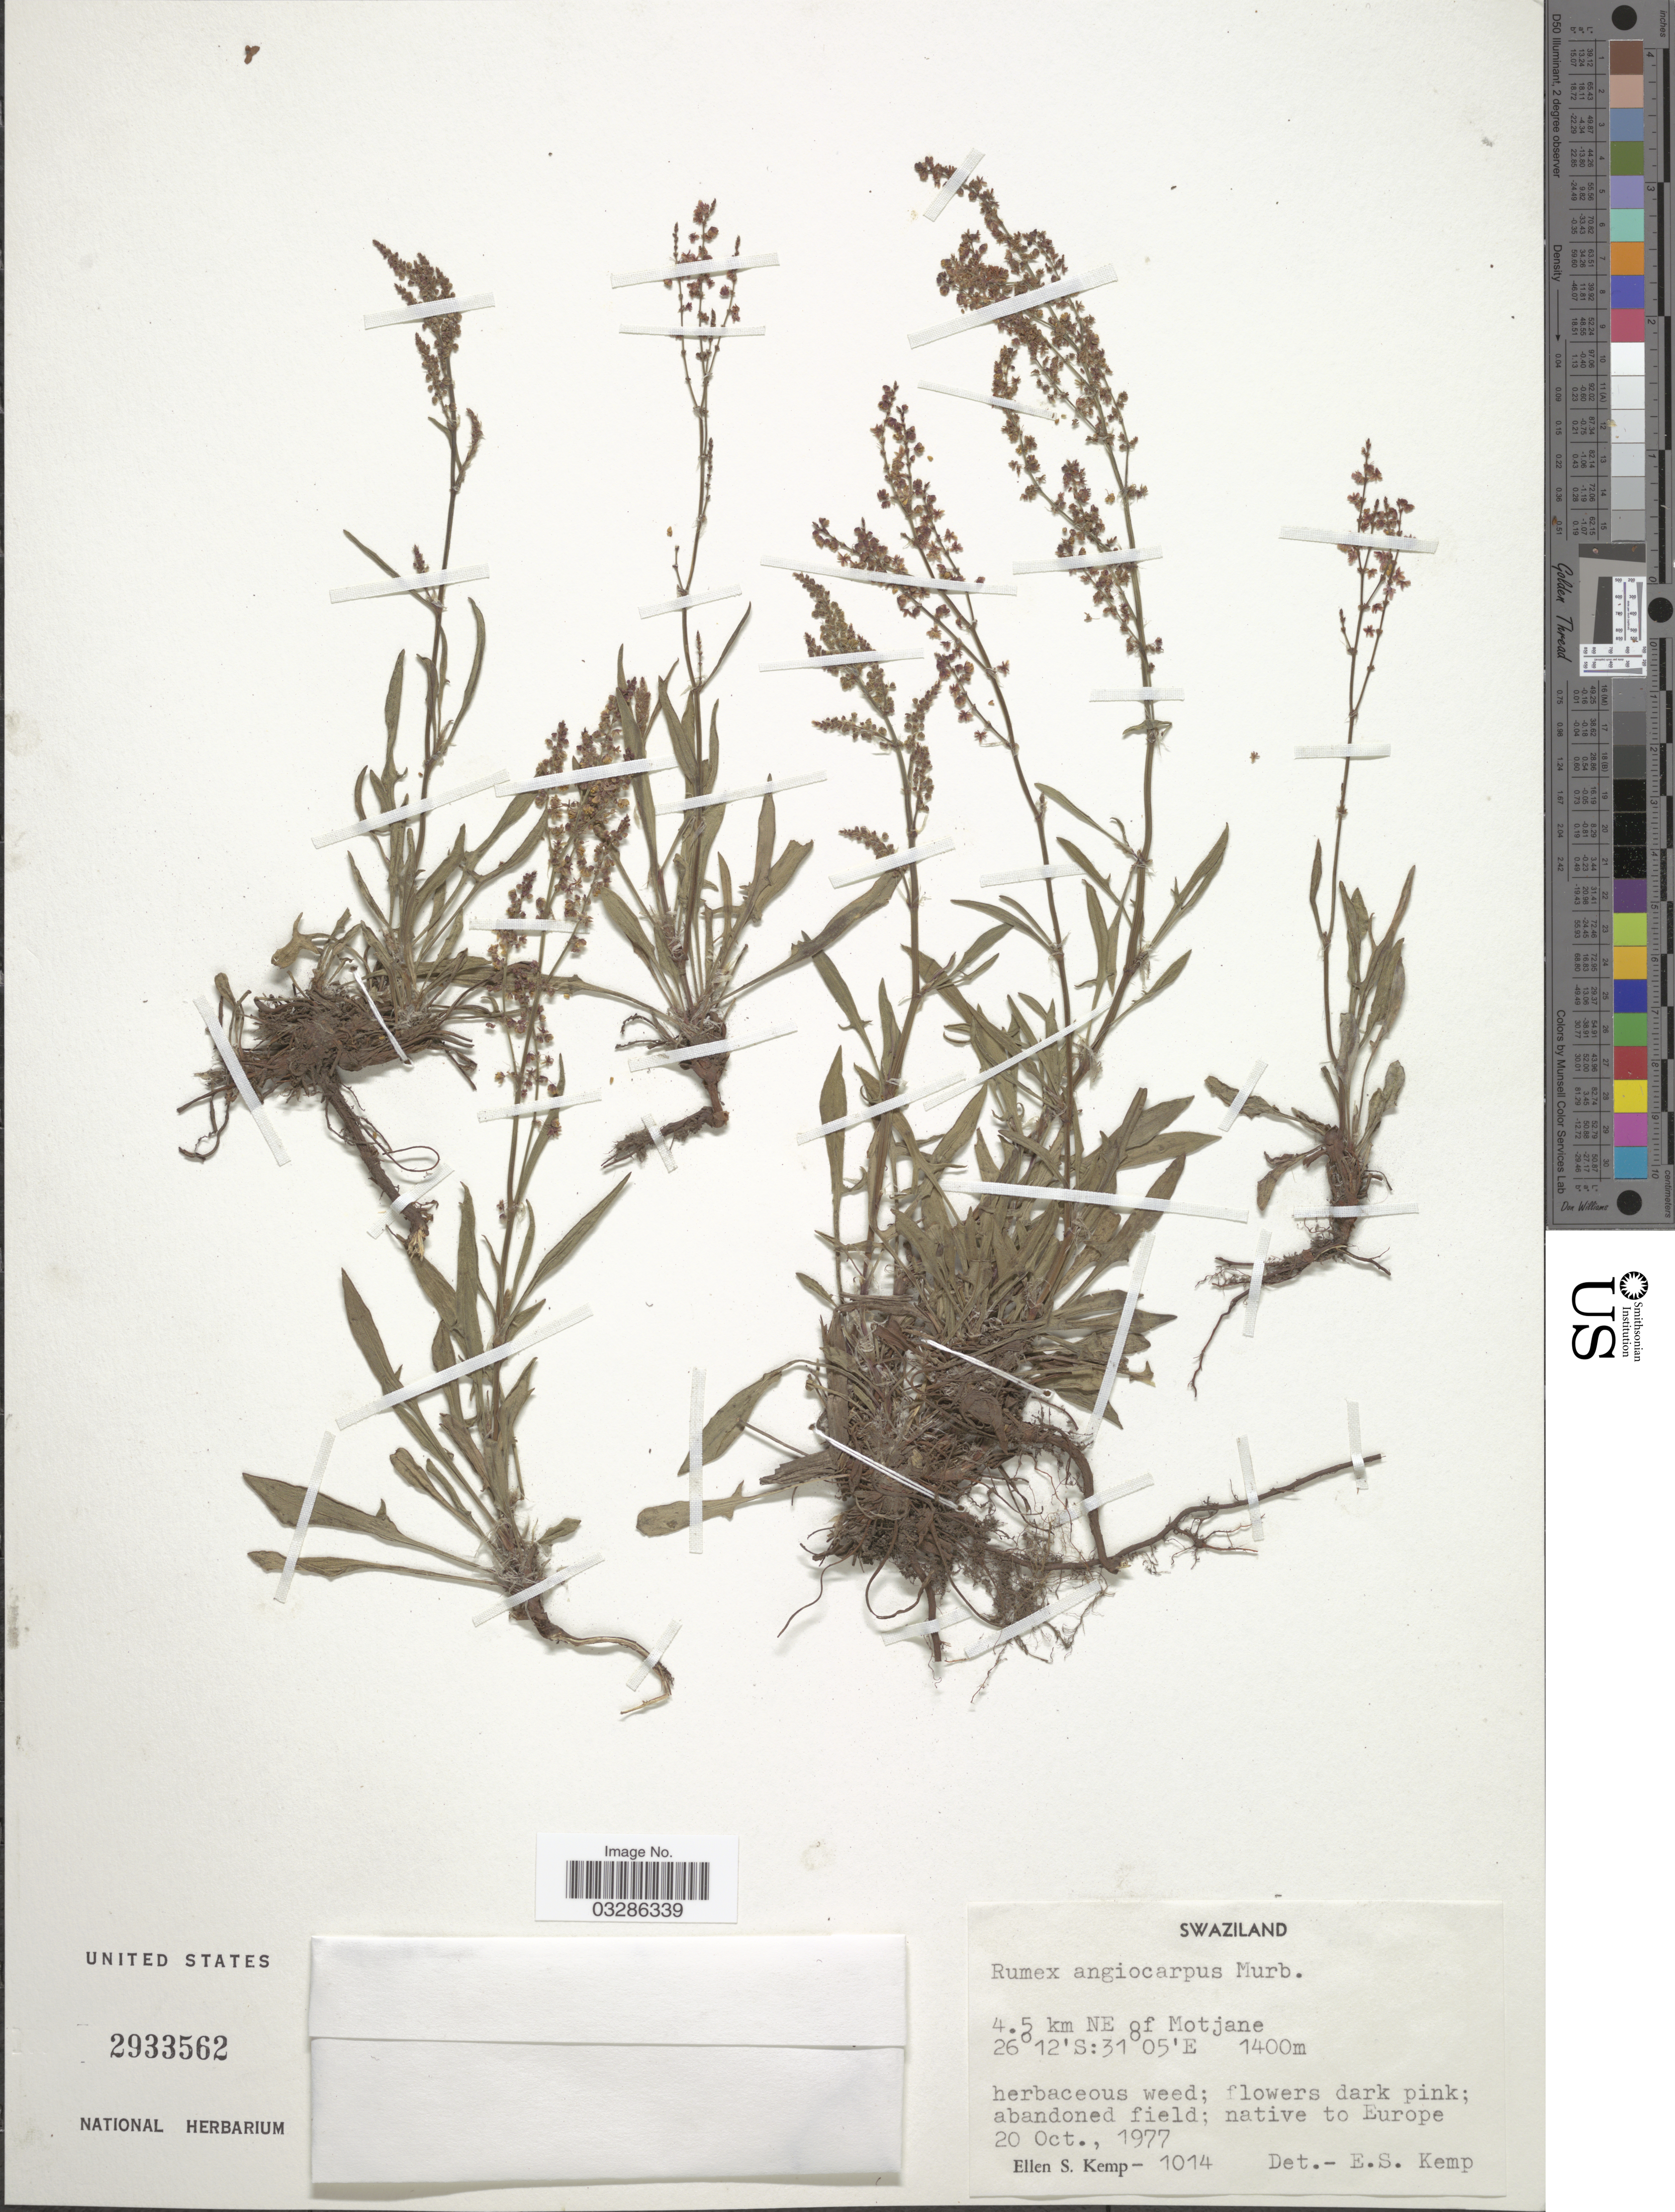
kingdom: Plantae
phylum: Tracheophyta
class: Magnoliopsida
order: Caryophyllales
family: Polygonaceae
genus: Rumex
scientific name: Rumex angiocarpus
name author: Murb.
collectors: E. S. Kemp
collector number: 1014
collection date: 1977-10-20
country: Eswatini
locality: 4.5 km NE of Motjane.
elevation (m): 1400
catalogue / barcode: US 2933562